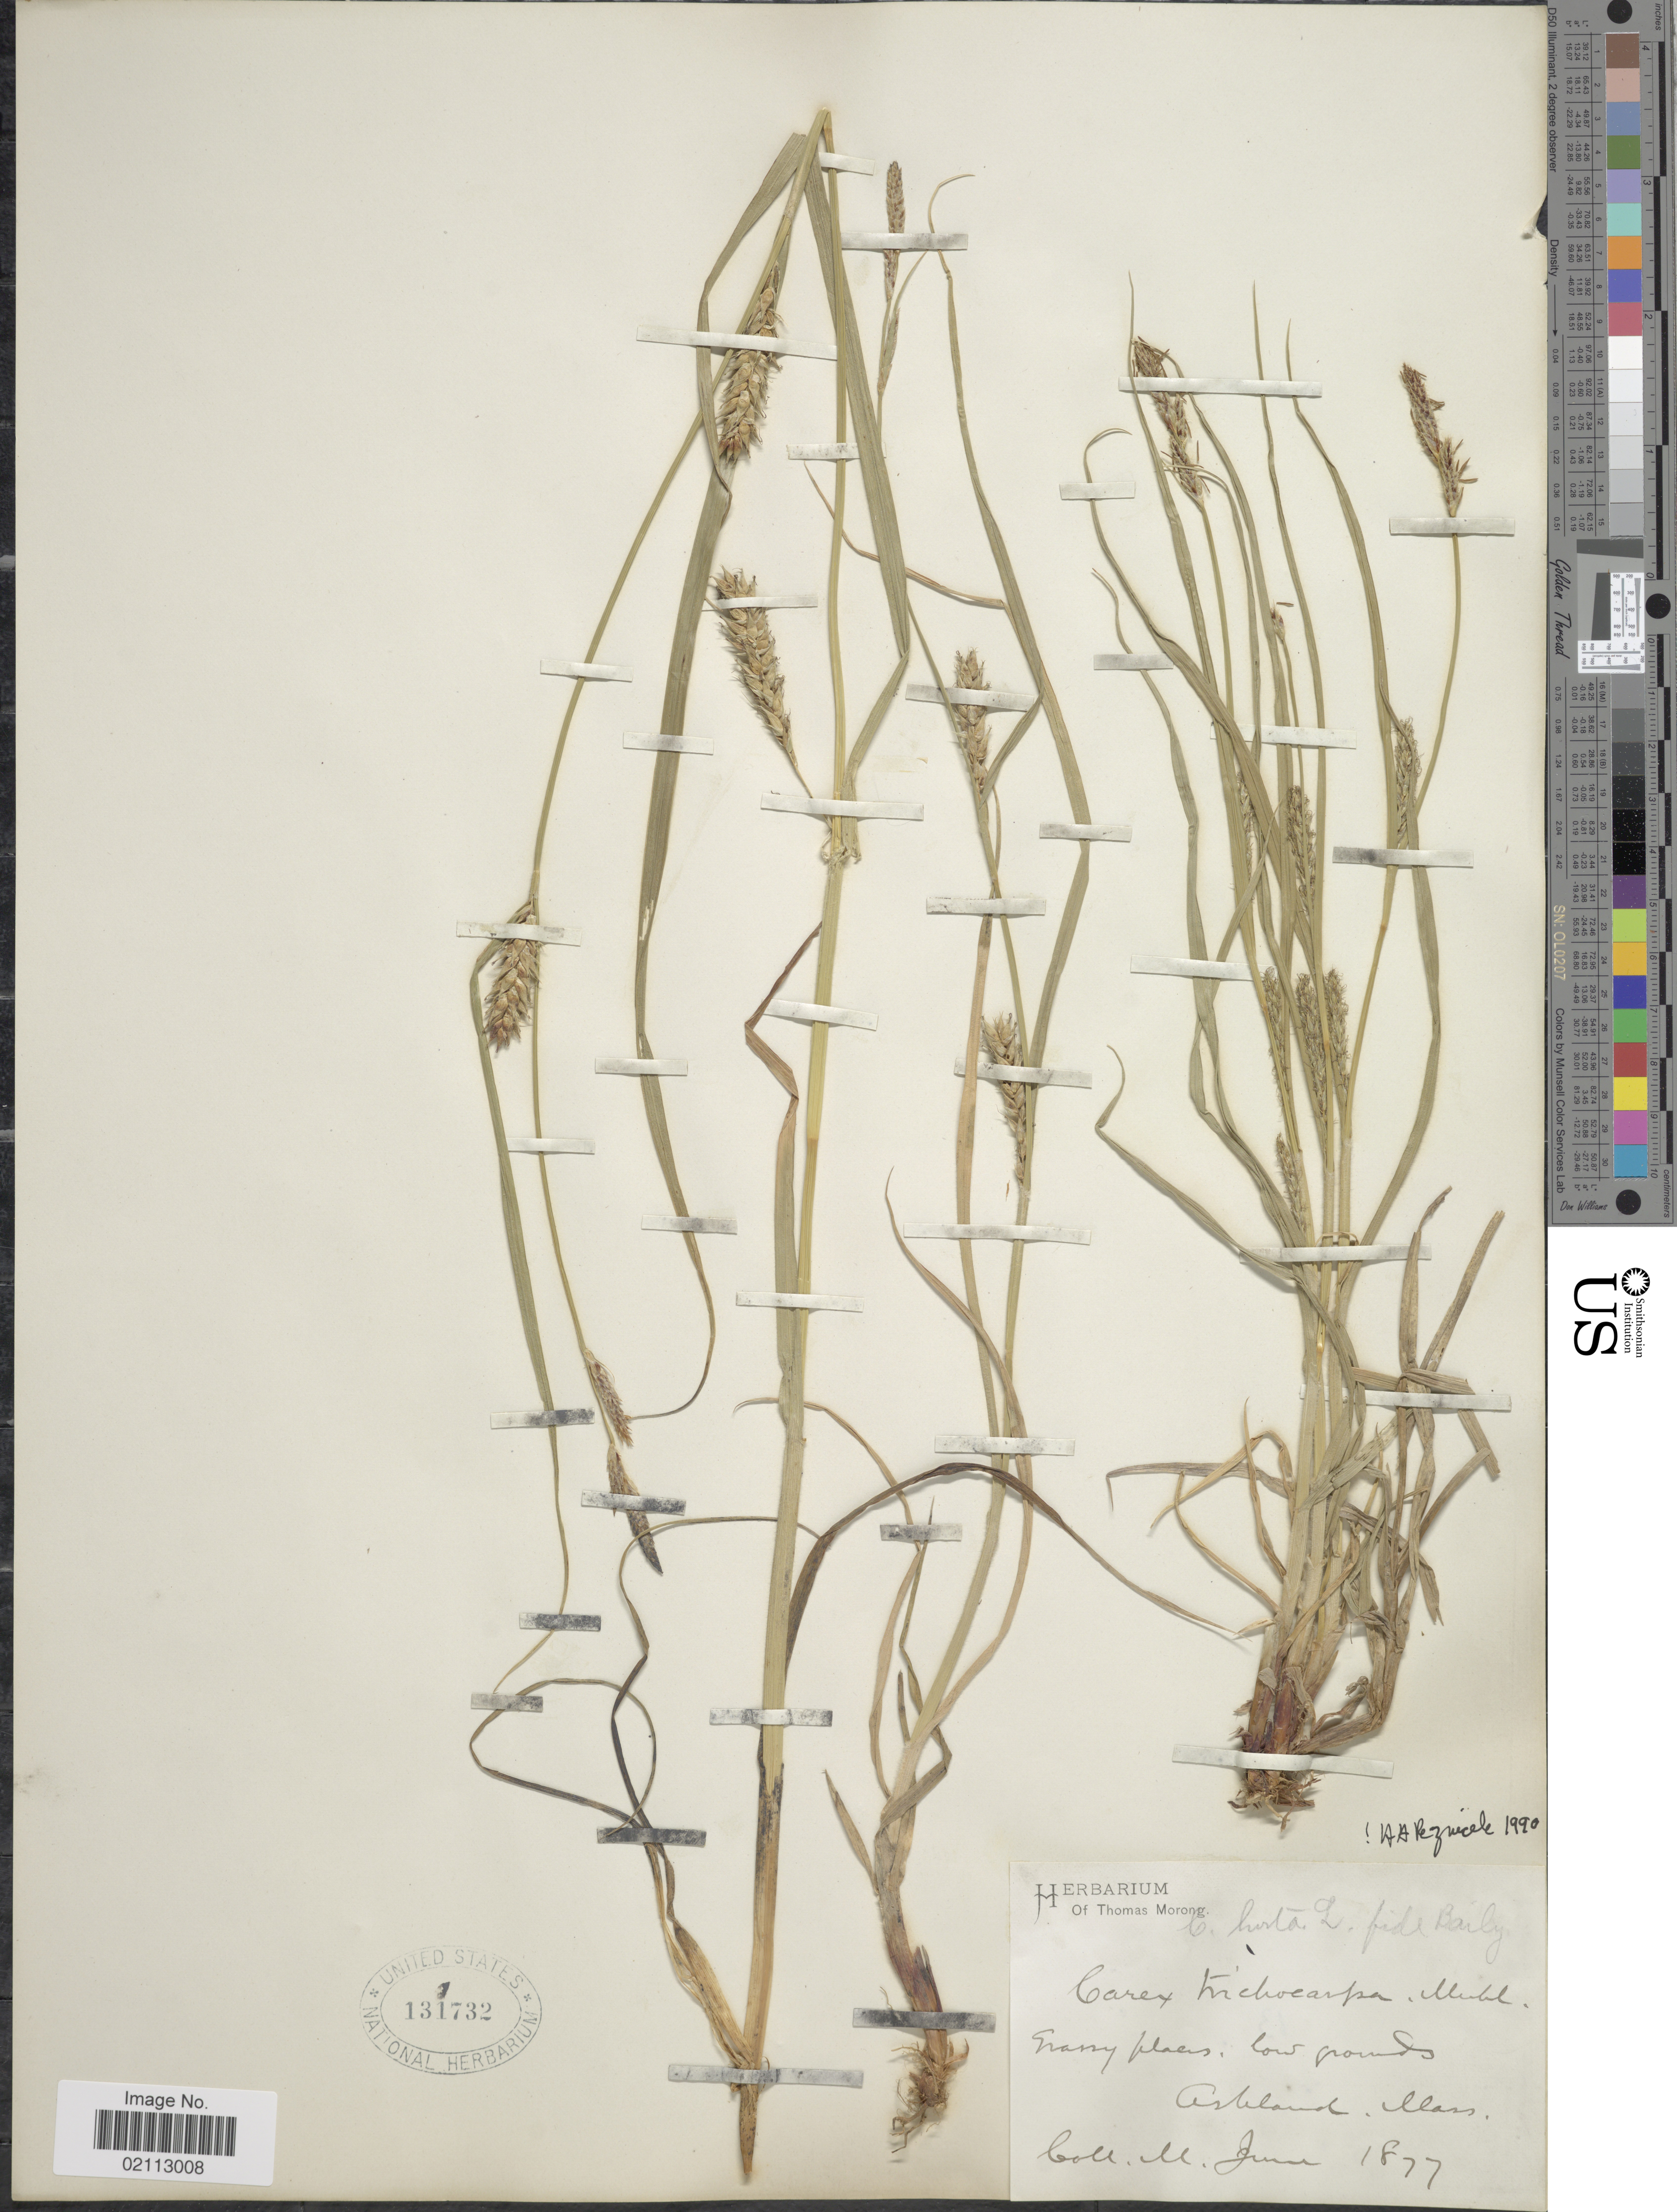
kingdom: Plantae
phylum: Tracheophyta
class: Liliopsida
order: Poales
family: Cyperaceae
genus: Carex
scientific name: Carex hirta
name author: L.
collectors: ex herb. T. Morong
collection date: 1877-06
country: United States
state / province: Massachusetts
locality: Grassy place, low grounds. Ashland,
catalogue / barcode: US 131732